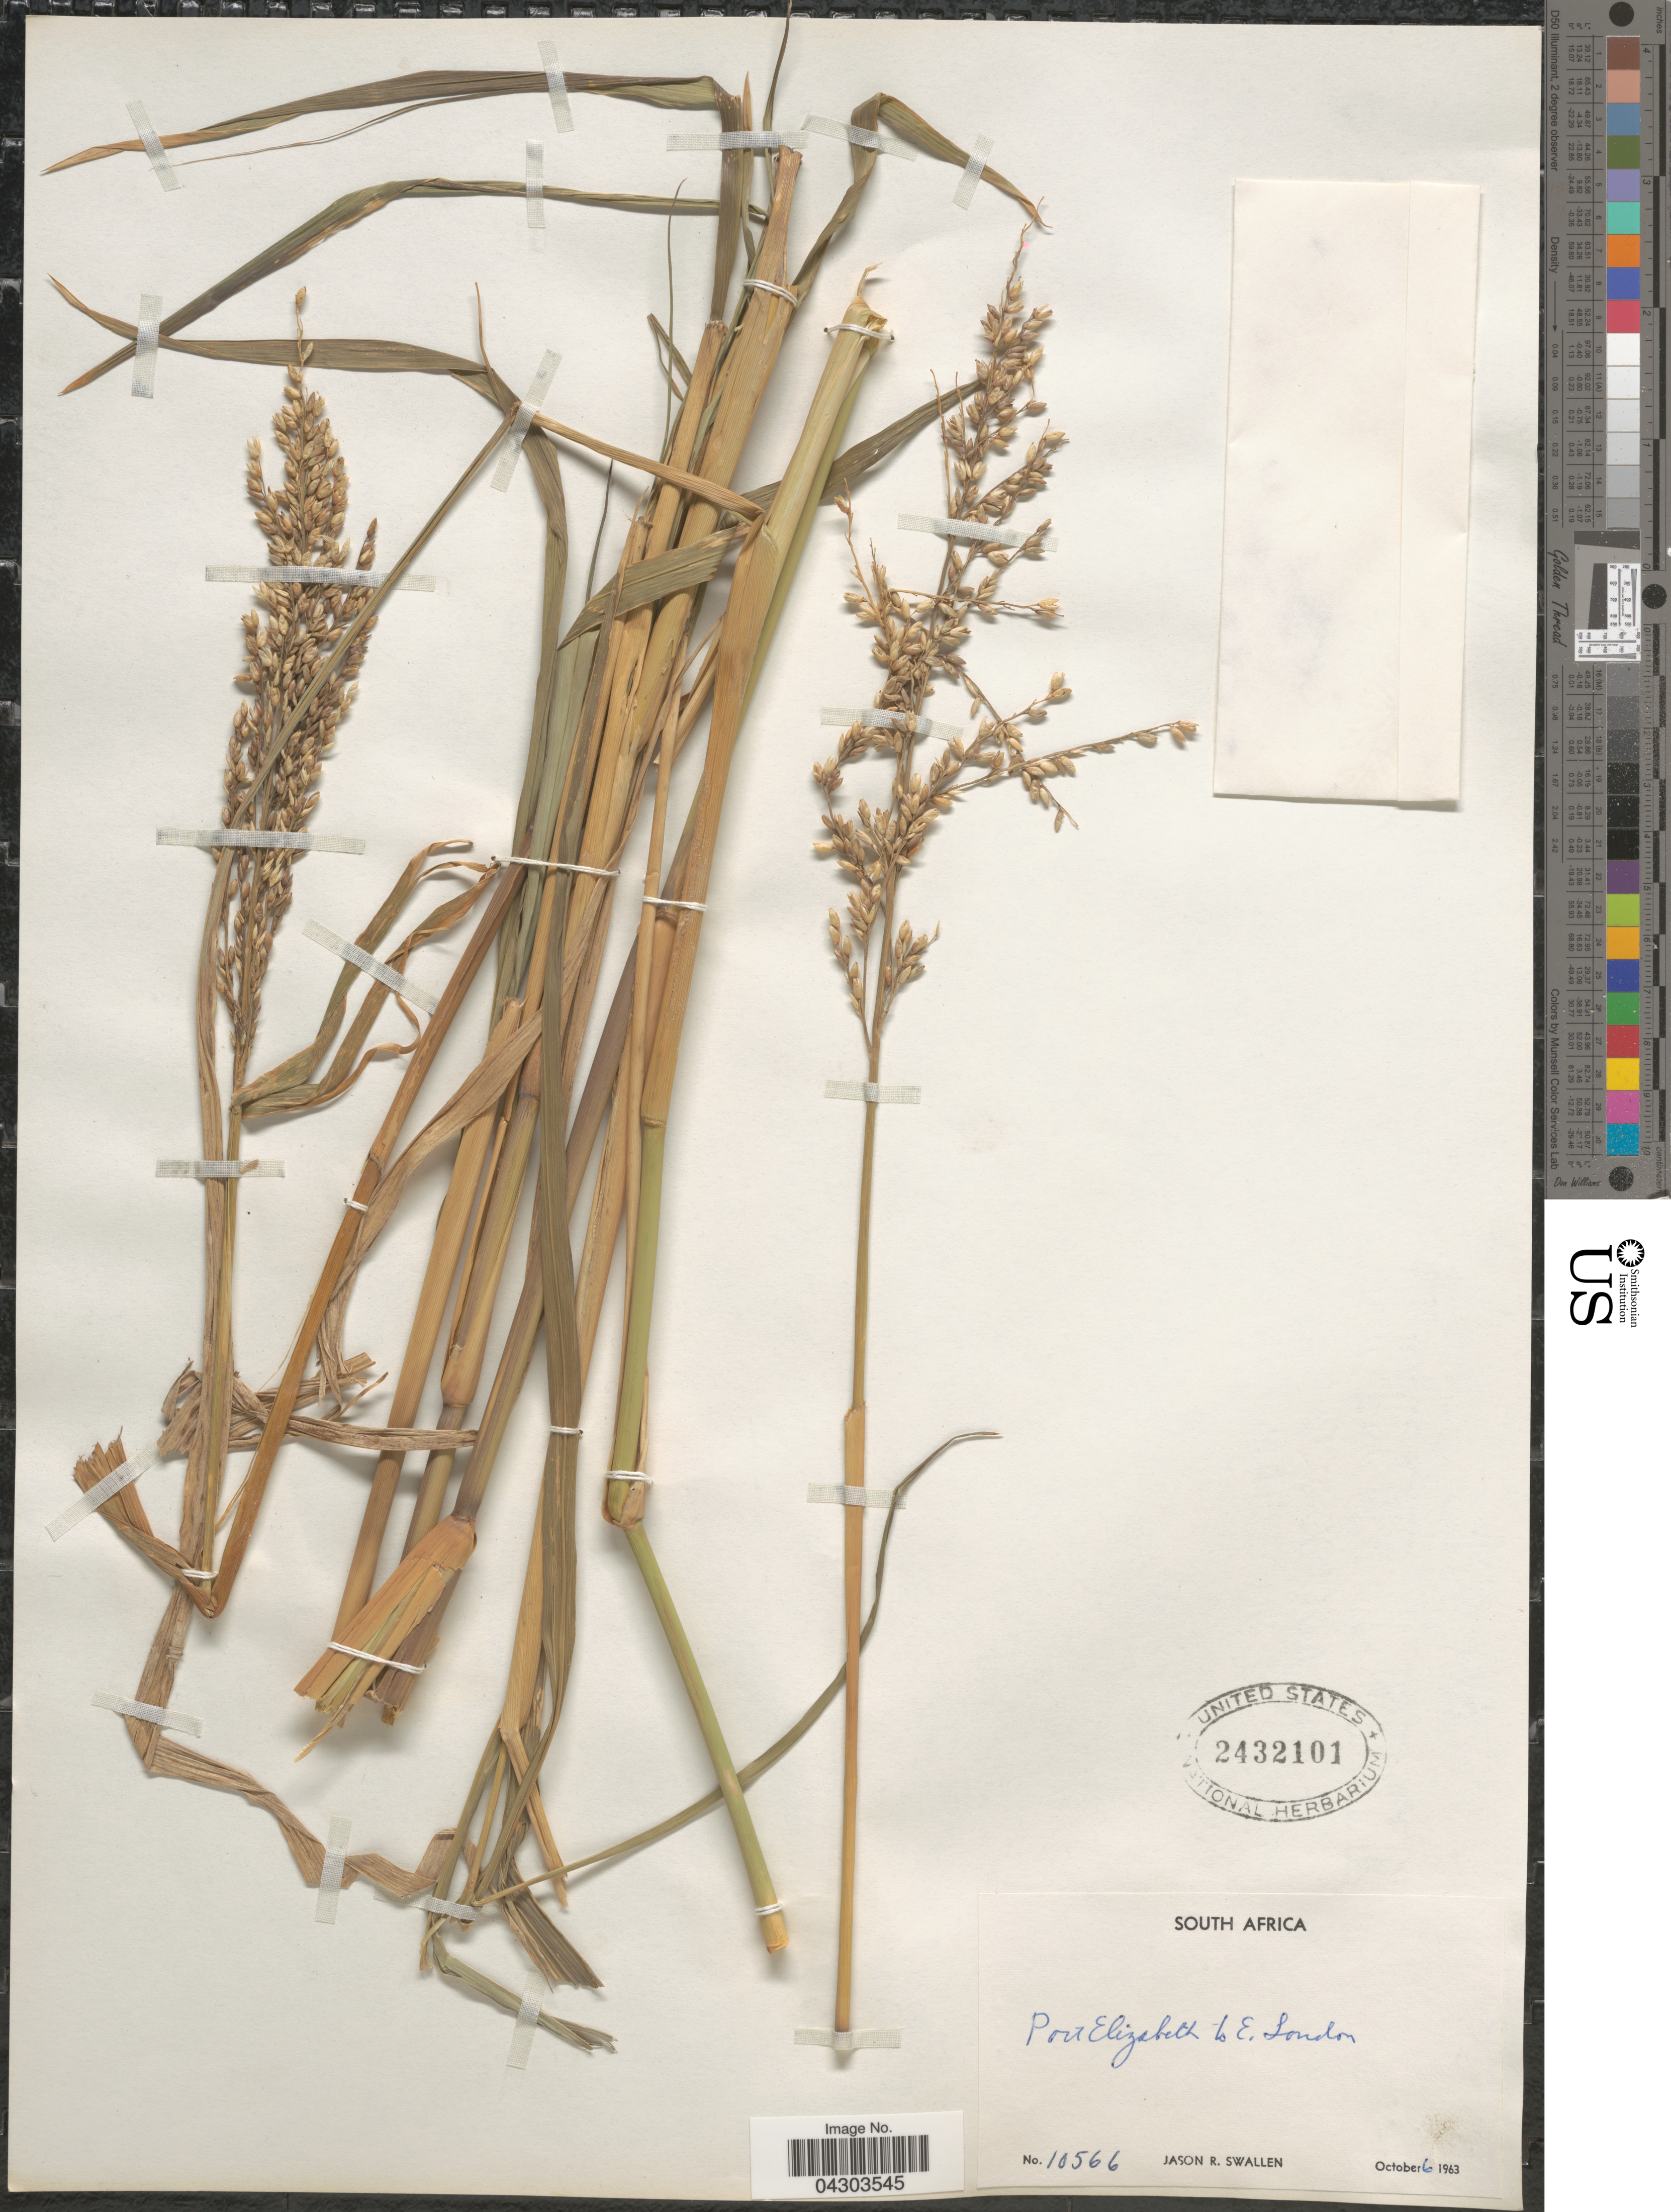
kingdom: Plantae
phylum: Tracheophyta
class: Liliopsida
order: Poales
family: Poaceae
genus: Panicum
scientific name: Panicum deustum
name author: Thunb.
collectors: J. R. Swallen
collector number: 10566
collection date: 1963-10-06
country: South Africa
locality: Port Elizabeth to E. London.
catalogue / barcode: US 2432101